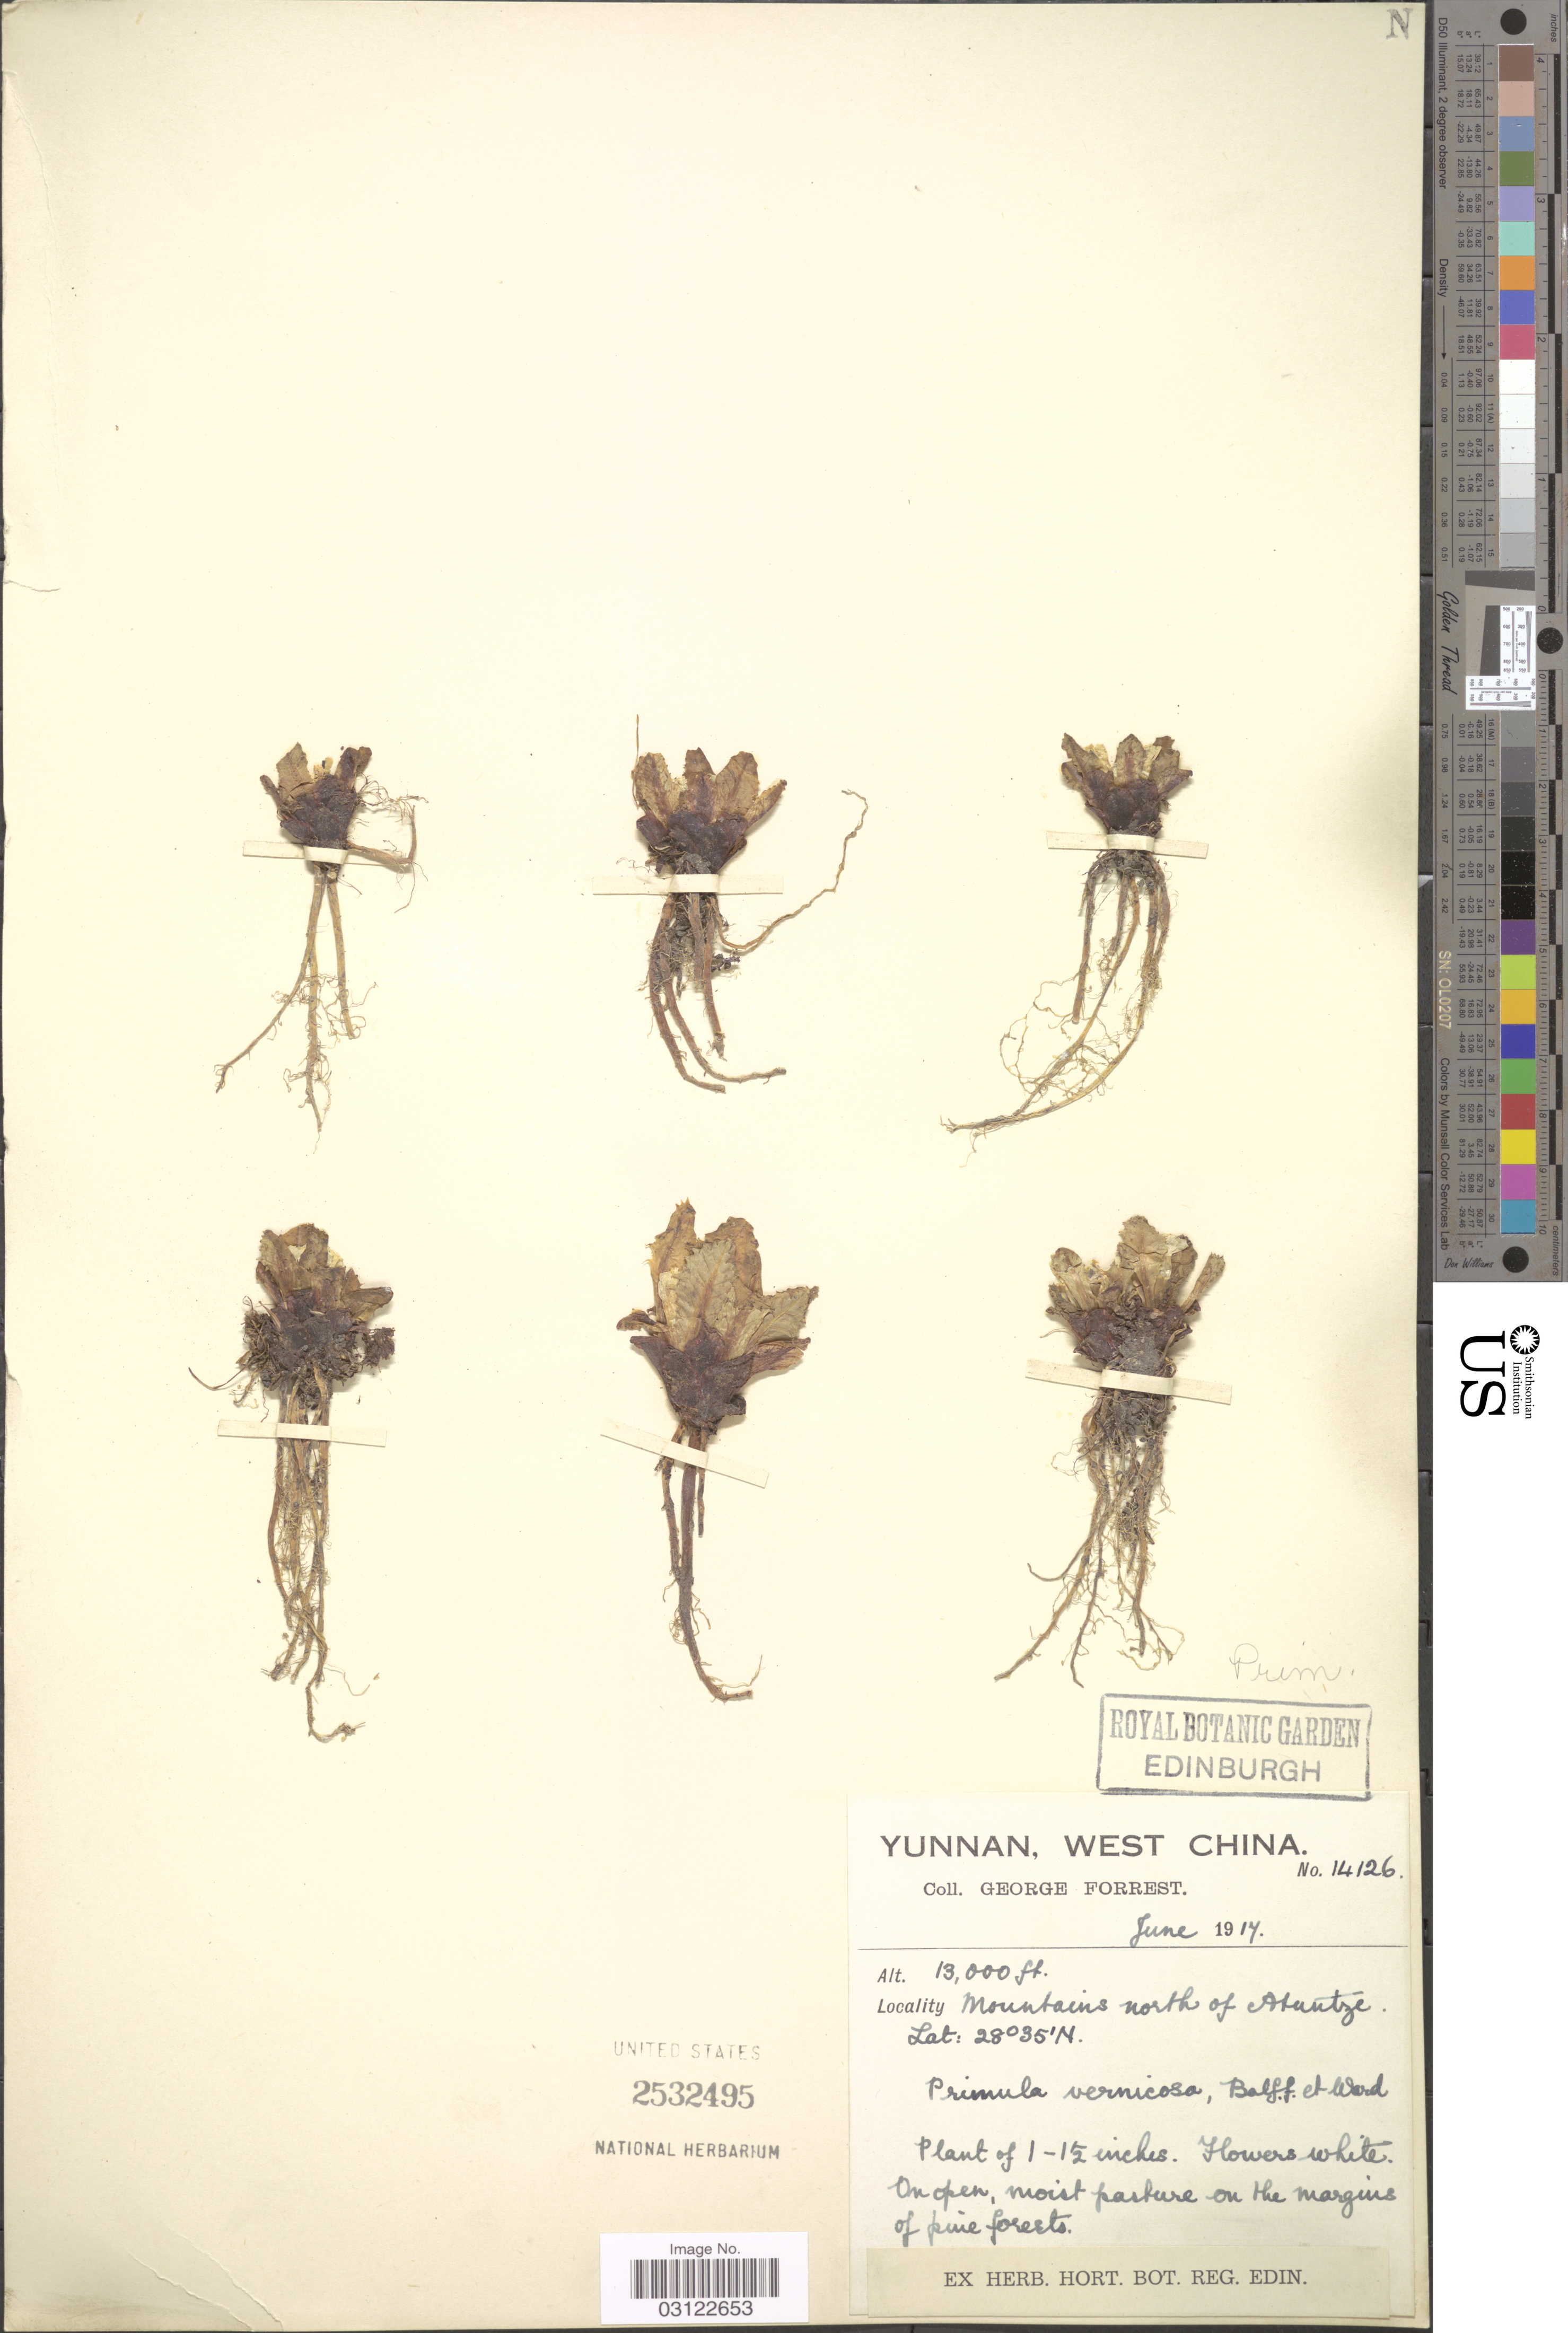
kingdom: Plantae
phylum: Tracheophyta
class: Magnoliopsida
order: Ericales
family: Primulaceae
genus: Primula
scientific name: Primula vernicosa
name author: Kingdon-Ward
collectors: G. Forrest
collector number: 14126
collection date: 1917-06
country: China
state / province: Yunnan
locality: West China. Mountains north of Atuntze.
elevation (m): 3962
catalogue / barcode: US 2532495